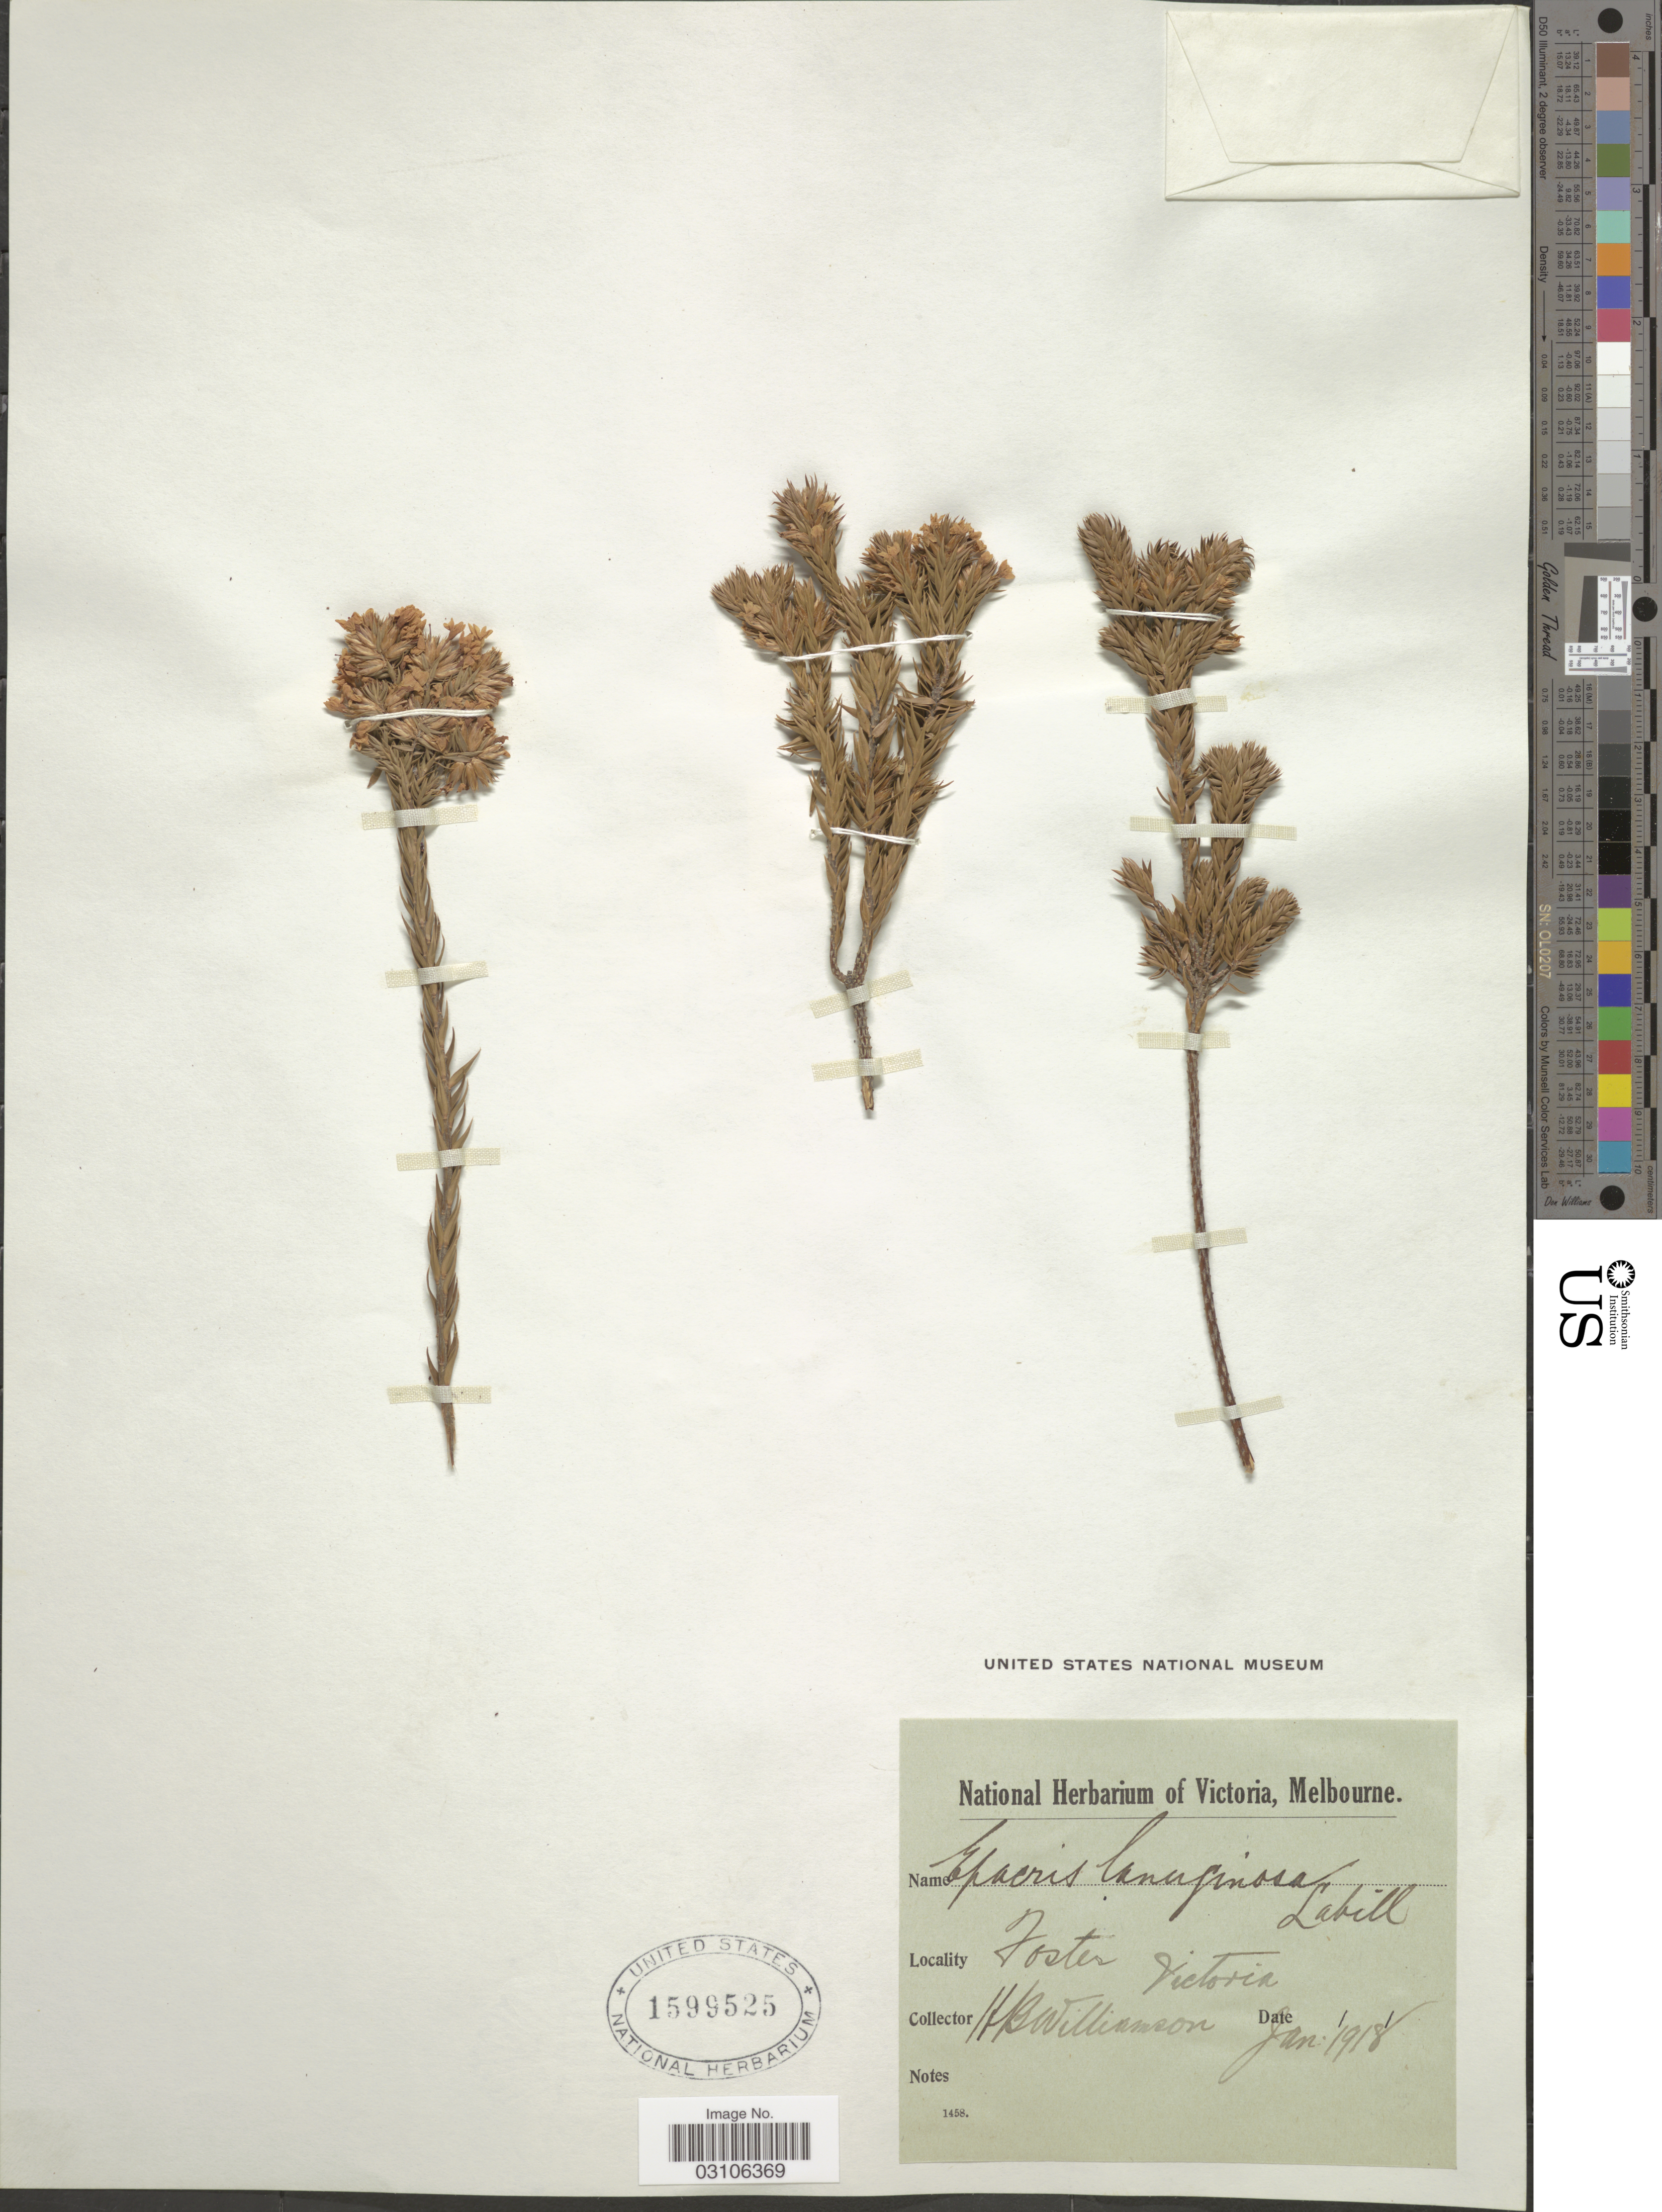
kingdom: Plantae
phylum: Tracheophyta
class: Magnoliopsida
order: Ericales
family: Ericaceae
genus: Epacris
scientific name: Epacris lanuginosa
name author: Labill.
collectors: H. Williamson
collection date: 1918-01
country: Australia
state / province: Victoria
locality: Foster, Victoria.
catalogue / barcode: US 1599525